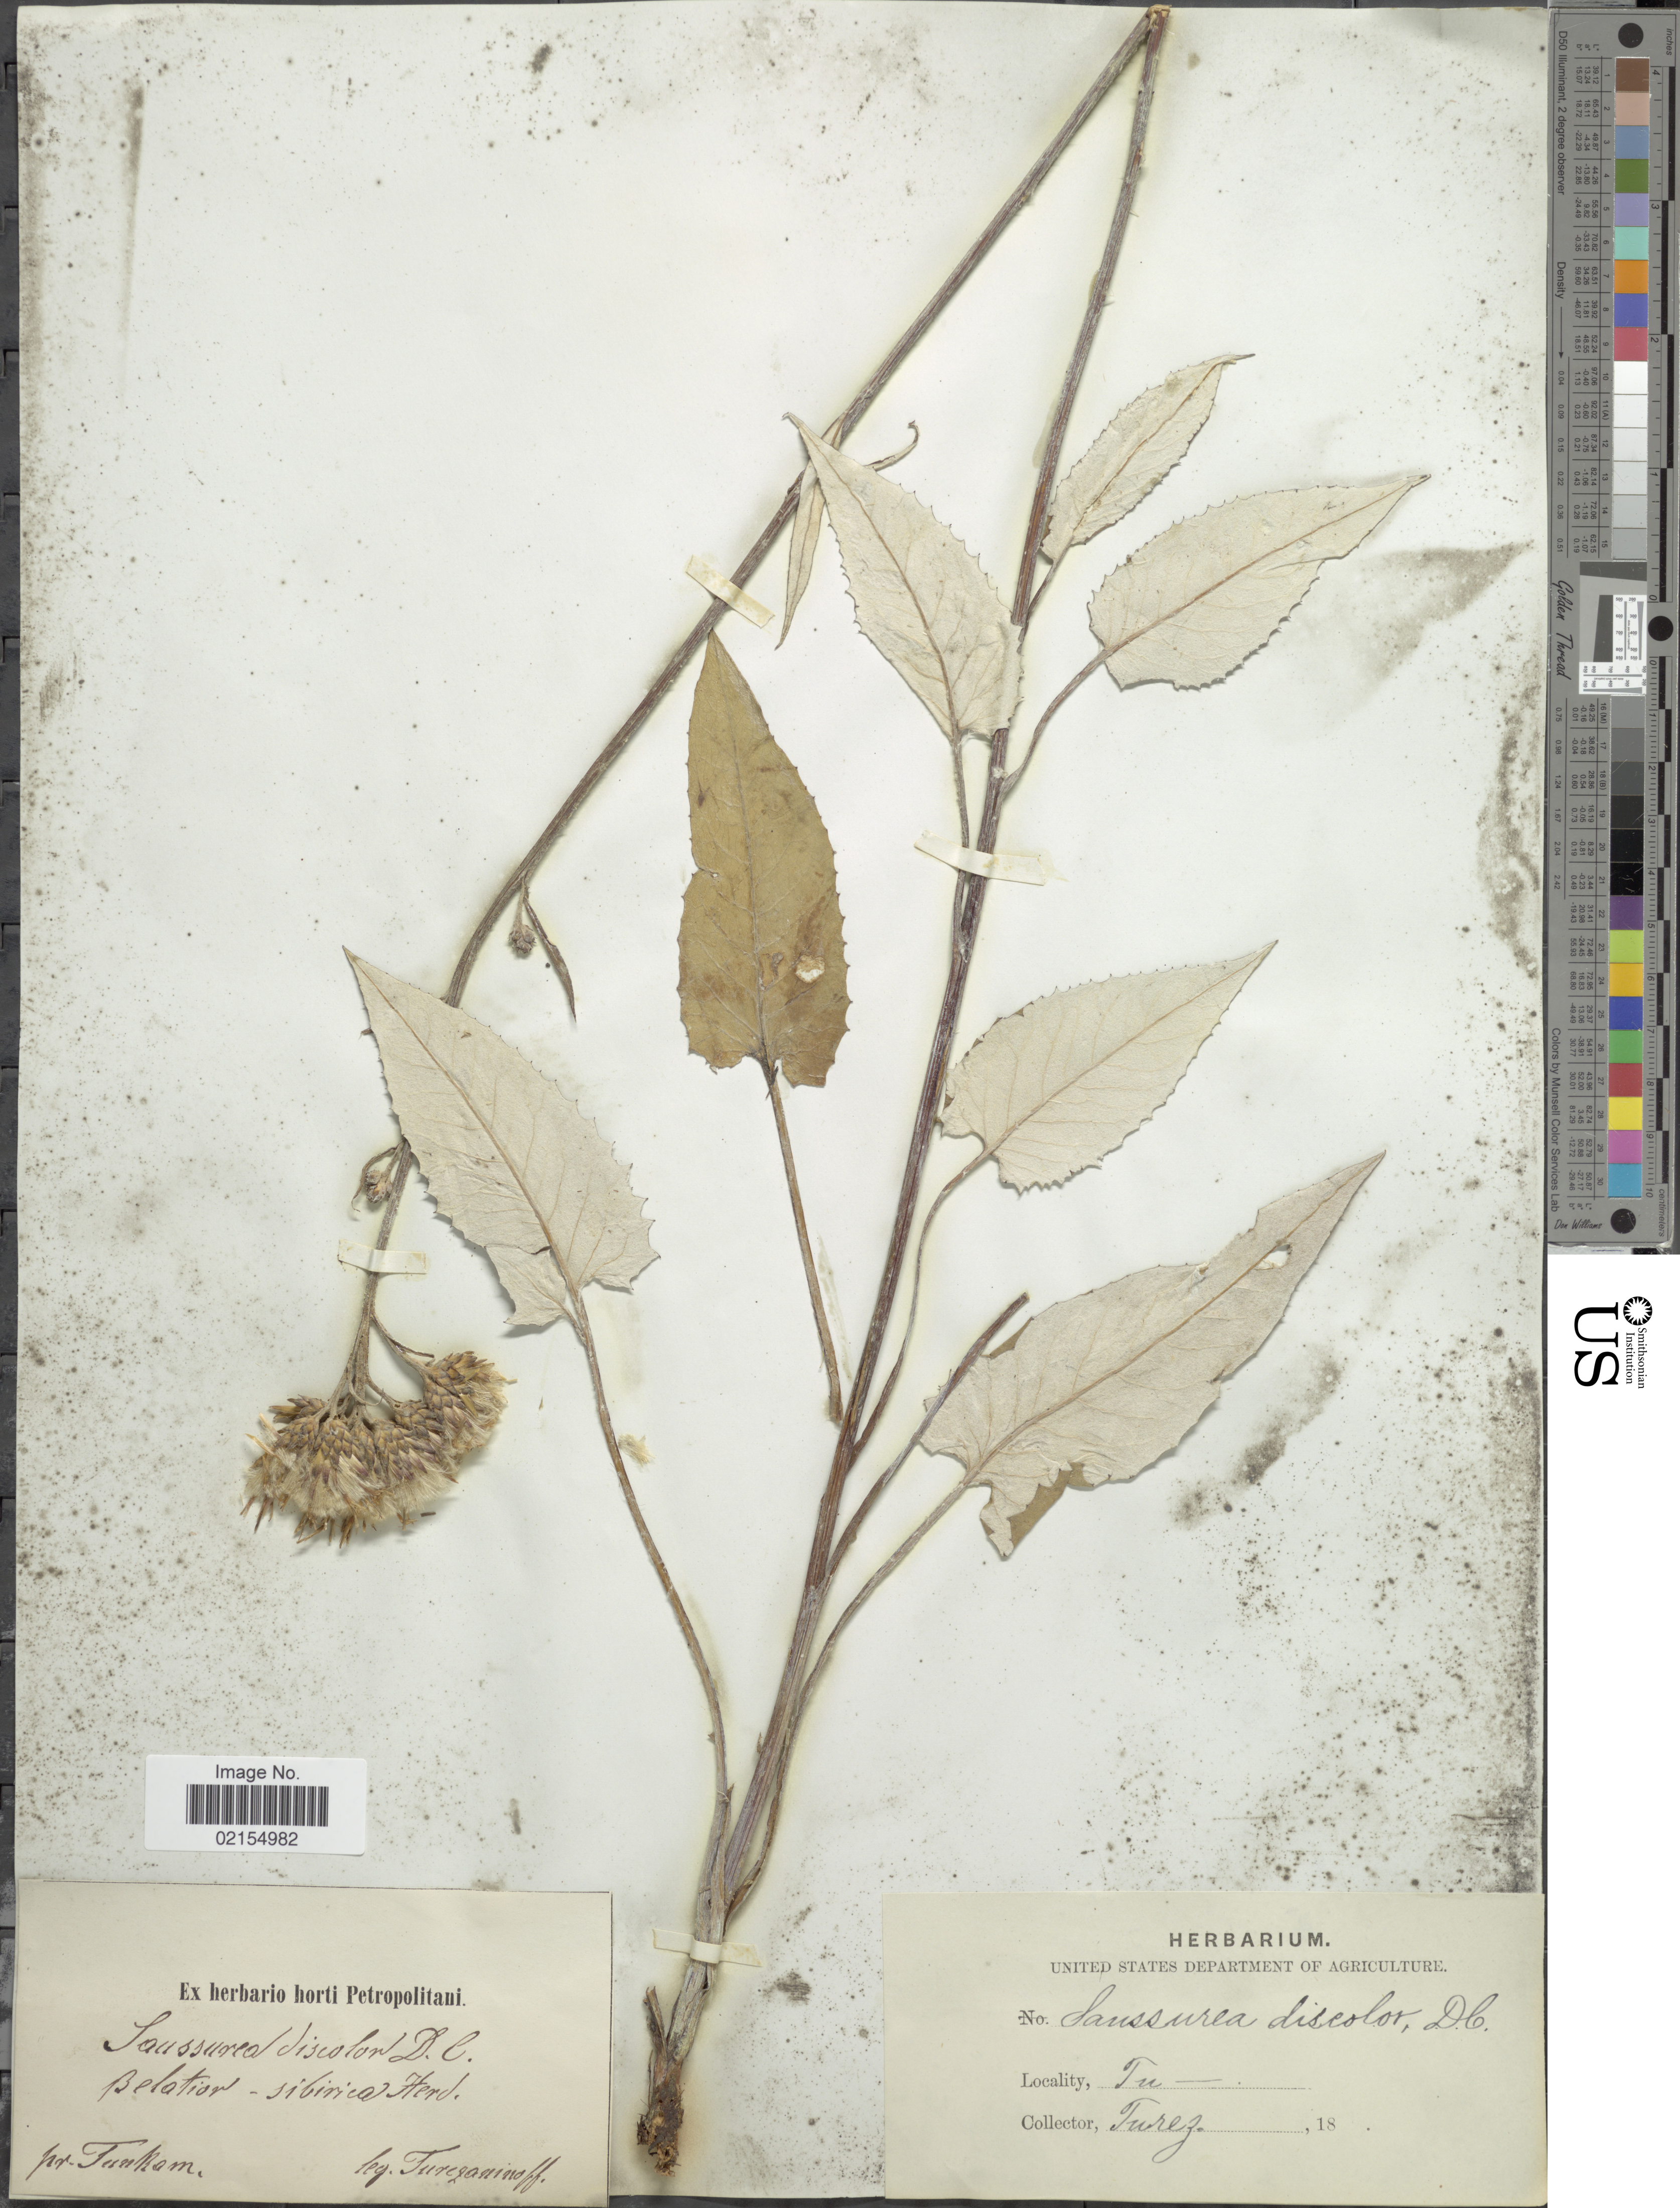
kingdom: Plantae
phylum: Tracheophyta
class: Magnoliopsida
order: Asterales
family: Asteraceae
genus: Saussurea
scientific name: Saussurea discolor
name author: (Willd.) DC.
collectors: N. Turczaninow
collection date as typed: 18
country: Russian Federation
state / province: Buryatia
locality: Pr. Tunkam (Tunka)